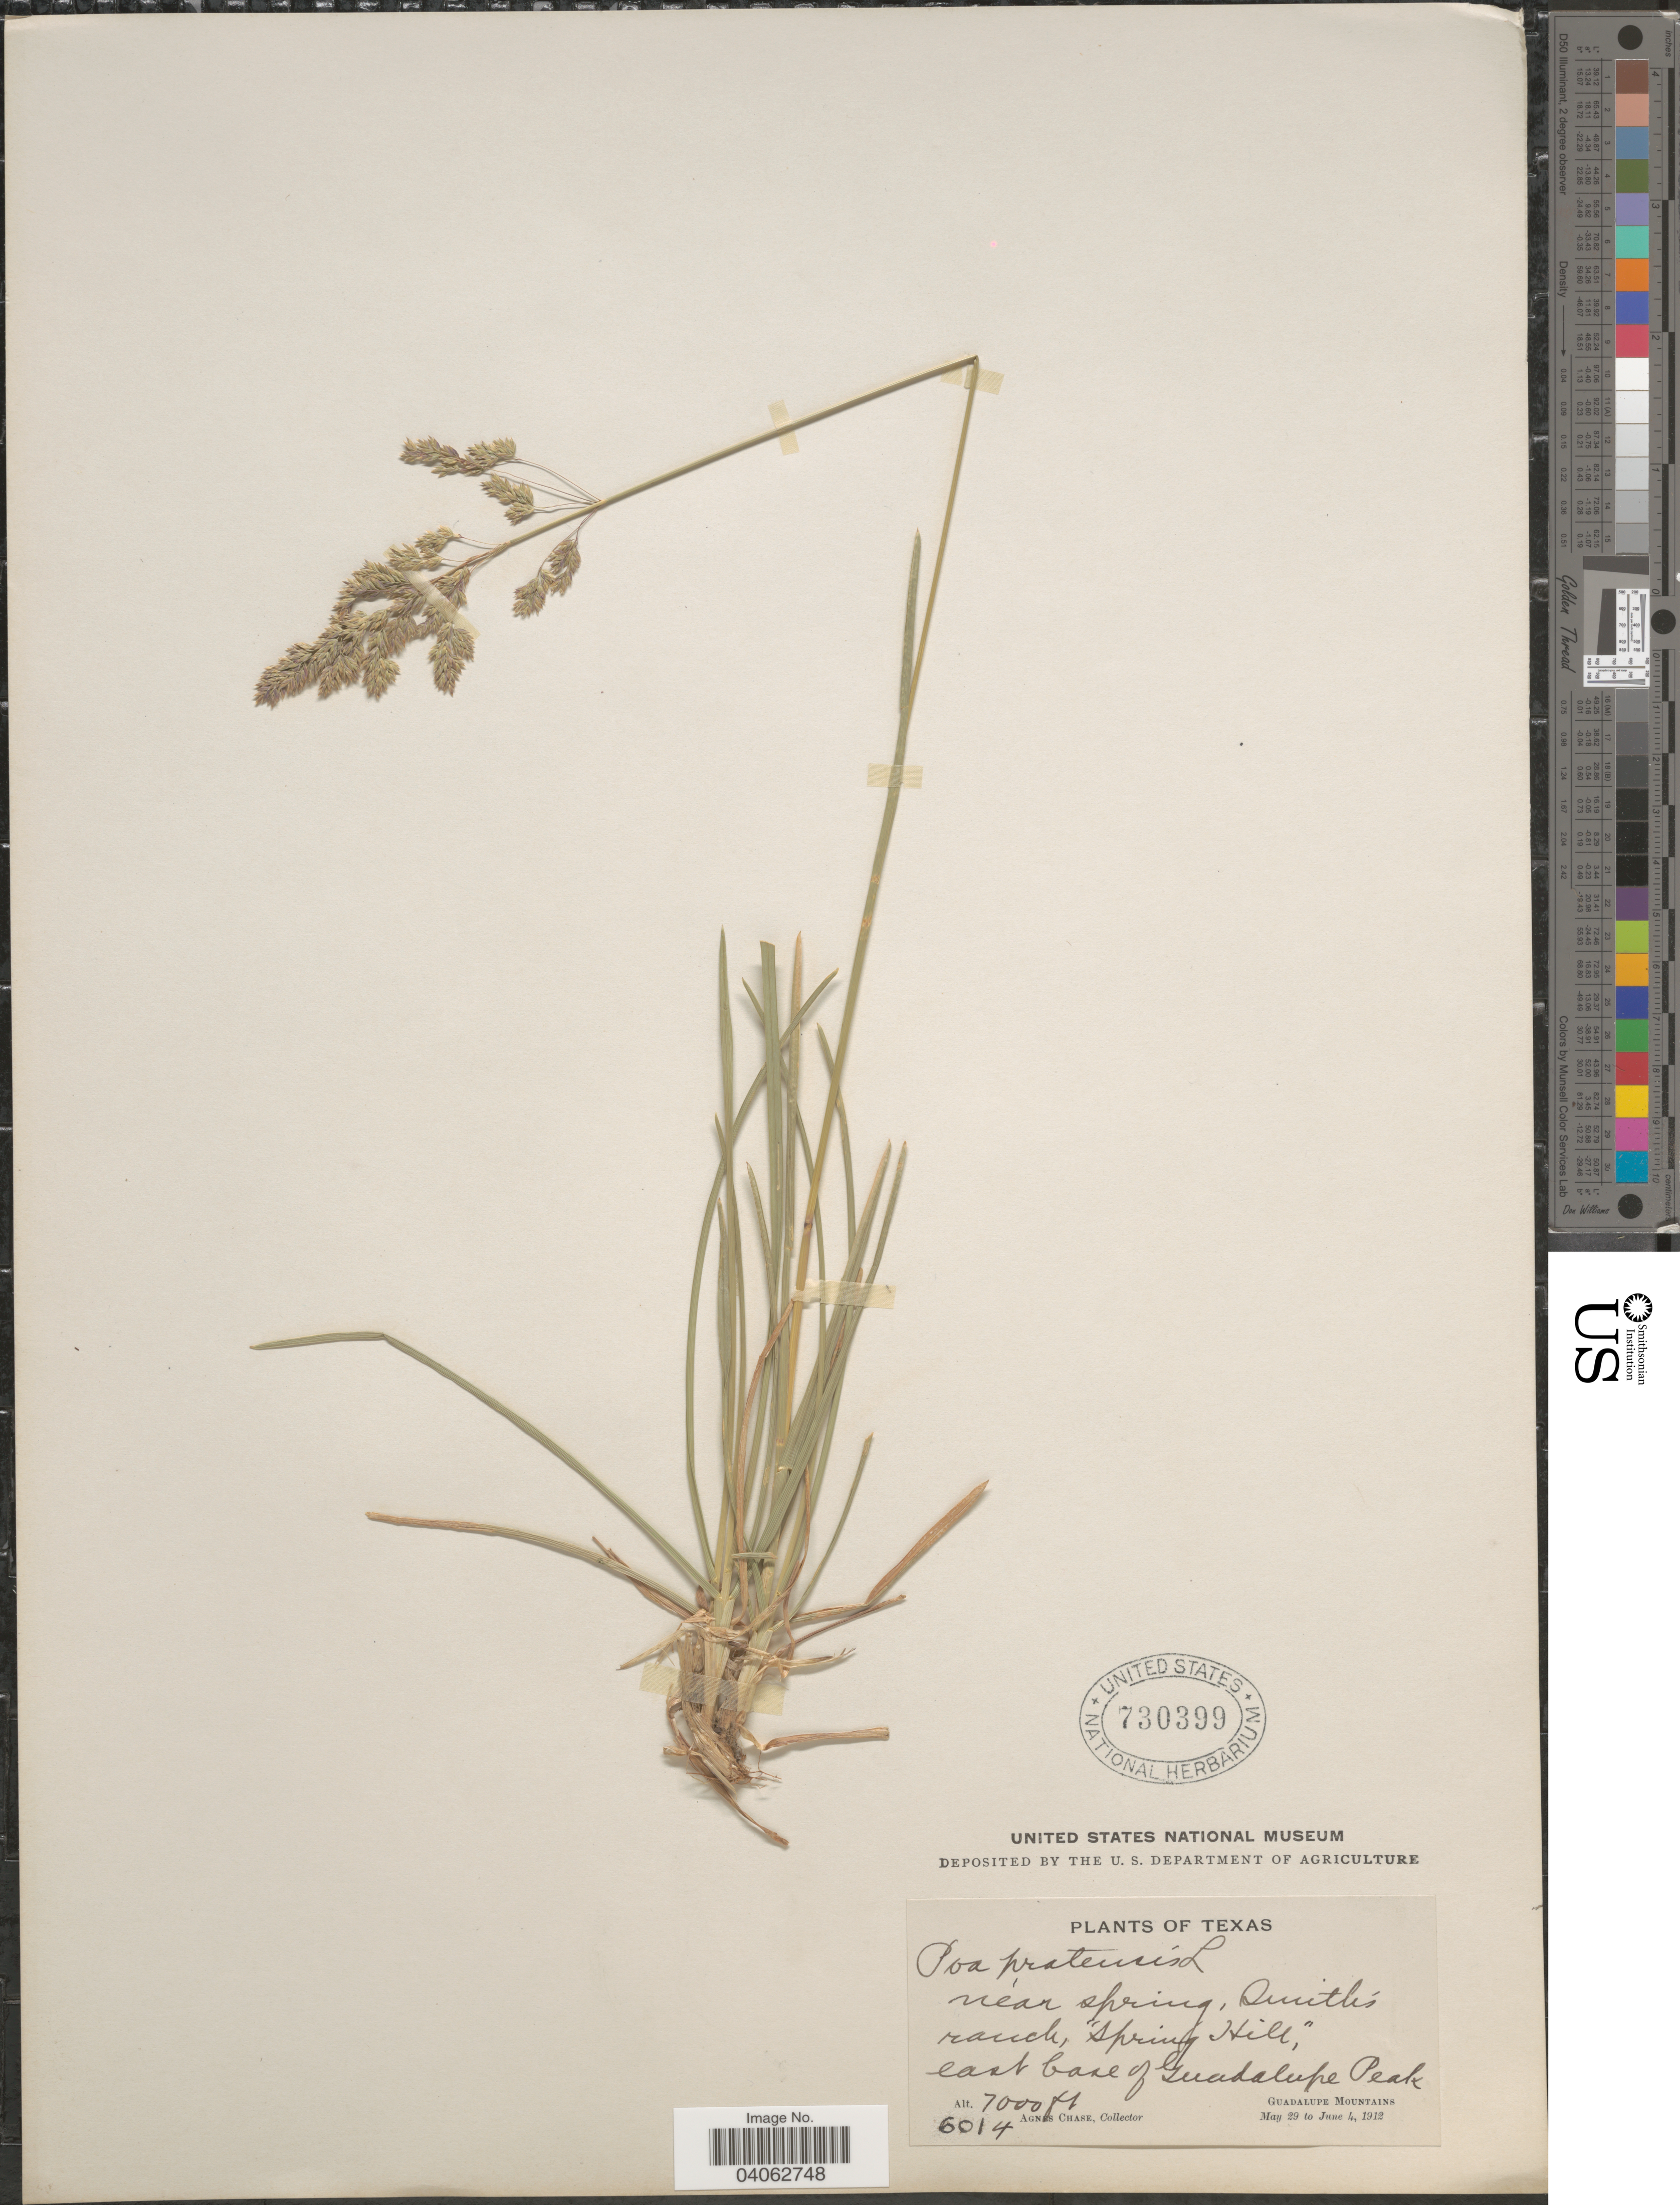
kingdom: Plantae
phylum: Tracheophyta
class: Liliopsida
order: Poales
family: Poaceae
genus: Poa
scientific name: Poa pratensis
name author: L.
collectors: A. Chase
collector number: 6014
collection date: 1912-05-29/1912-06-04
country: United States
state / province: Texas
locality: Near spring, Smith's ranch, "Spring Hill" , east base of Guadalupe Peak. Guadalupe Mountains.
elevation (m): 2134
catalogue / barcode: US 730399